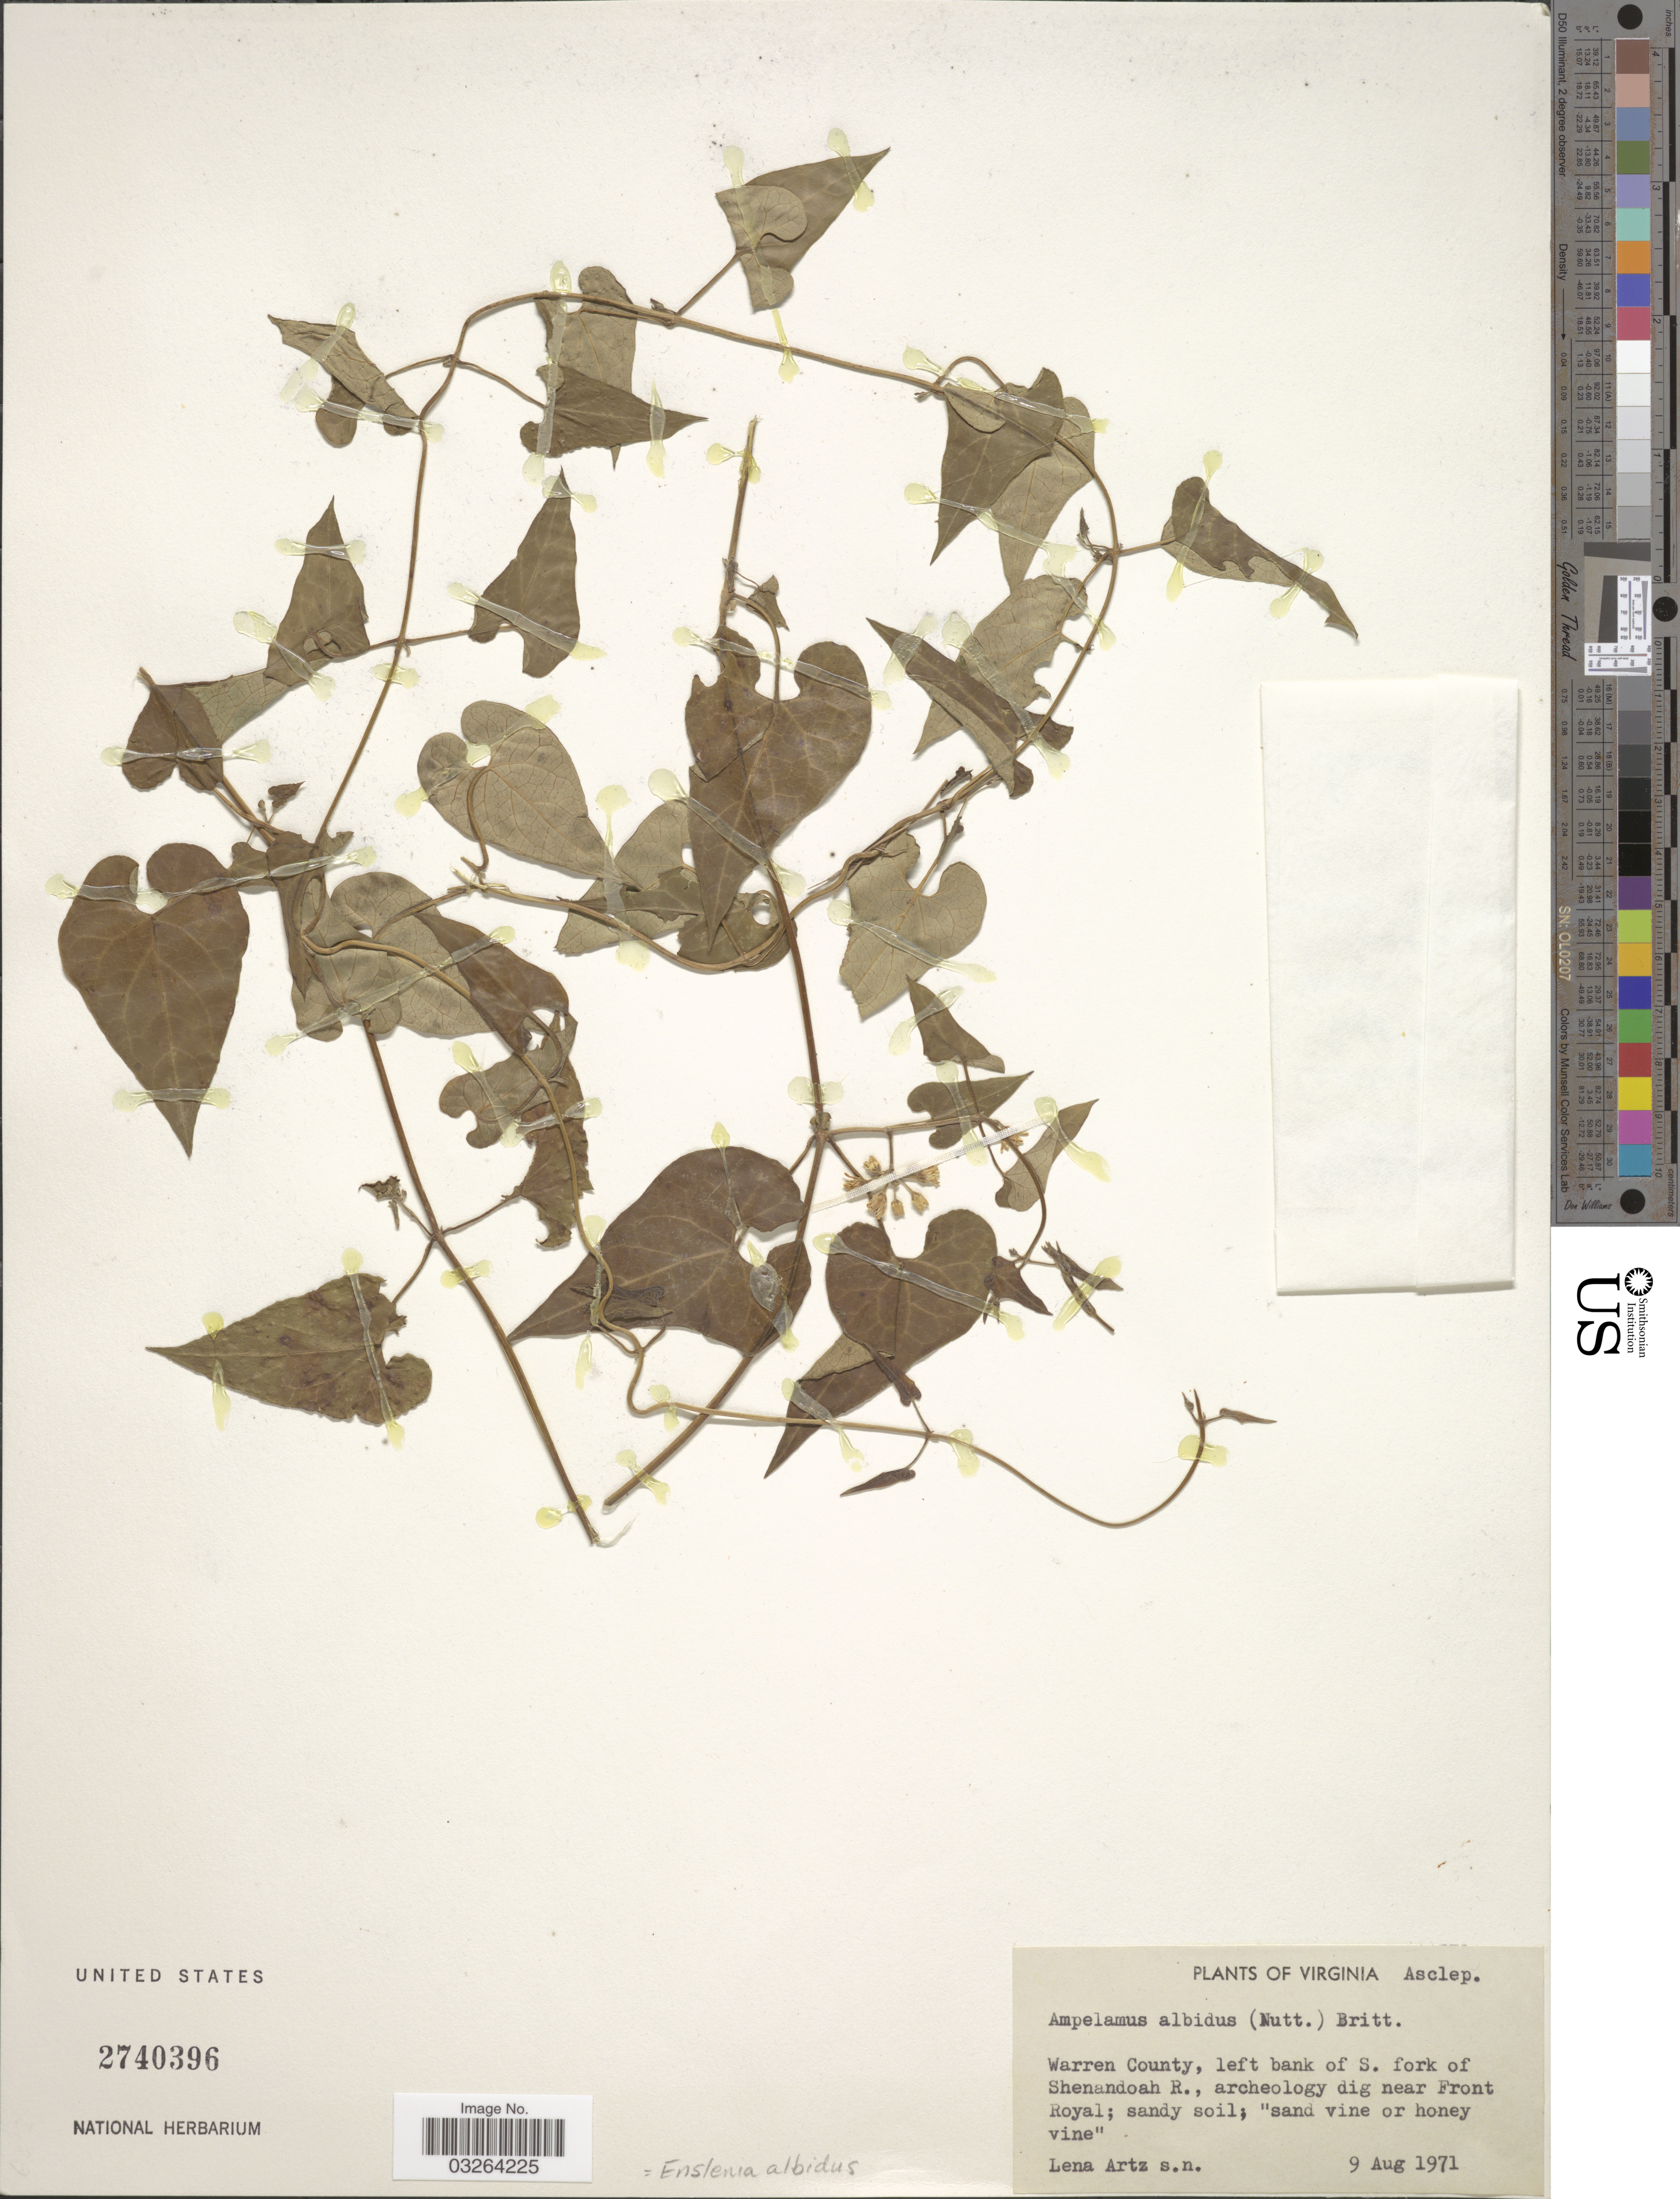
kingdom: Plantae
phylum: Tracheophyta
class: Magnoliopsida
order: Gentianales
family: Apocynaceae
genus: Cynanchum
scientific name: Cynanchum laeve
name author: (Michx.) Pers.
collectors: L. Artz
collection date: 1971-08-09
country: United States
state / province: Virginia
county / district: Warren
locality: Warren County, left bank of S. fork of Shenandoah R., archeology dig near Front Royal.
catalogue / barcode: US 2740396